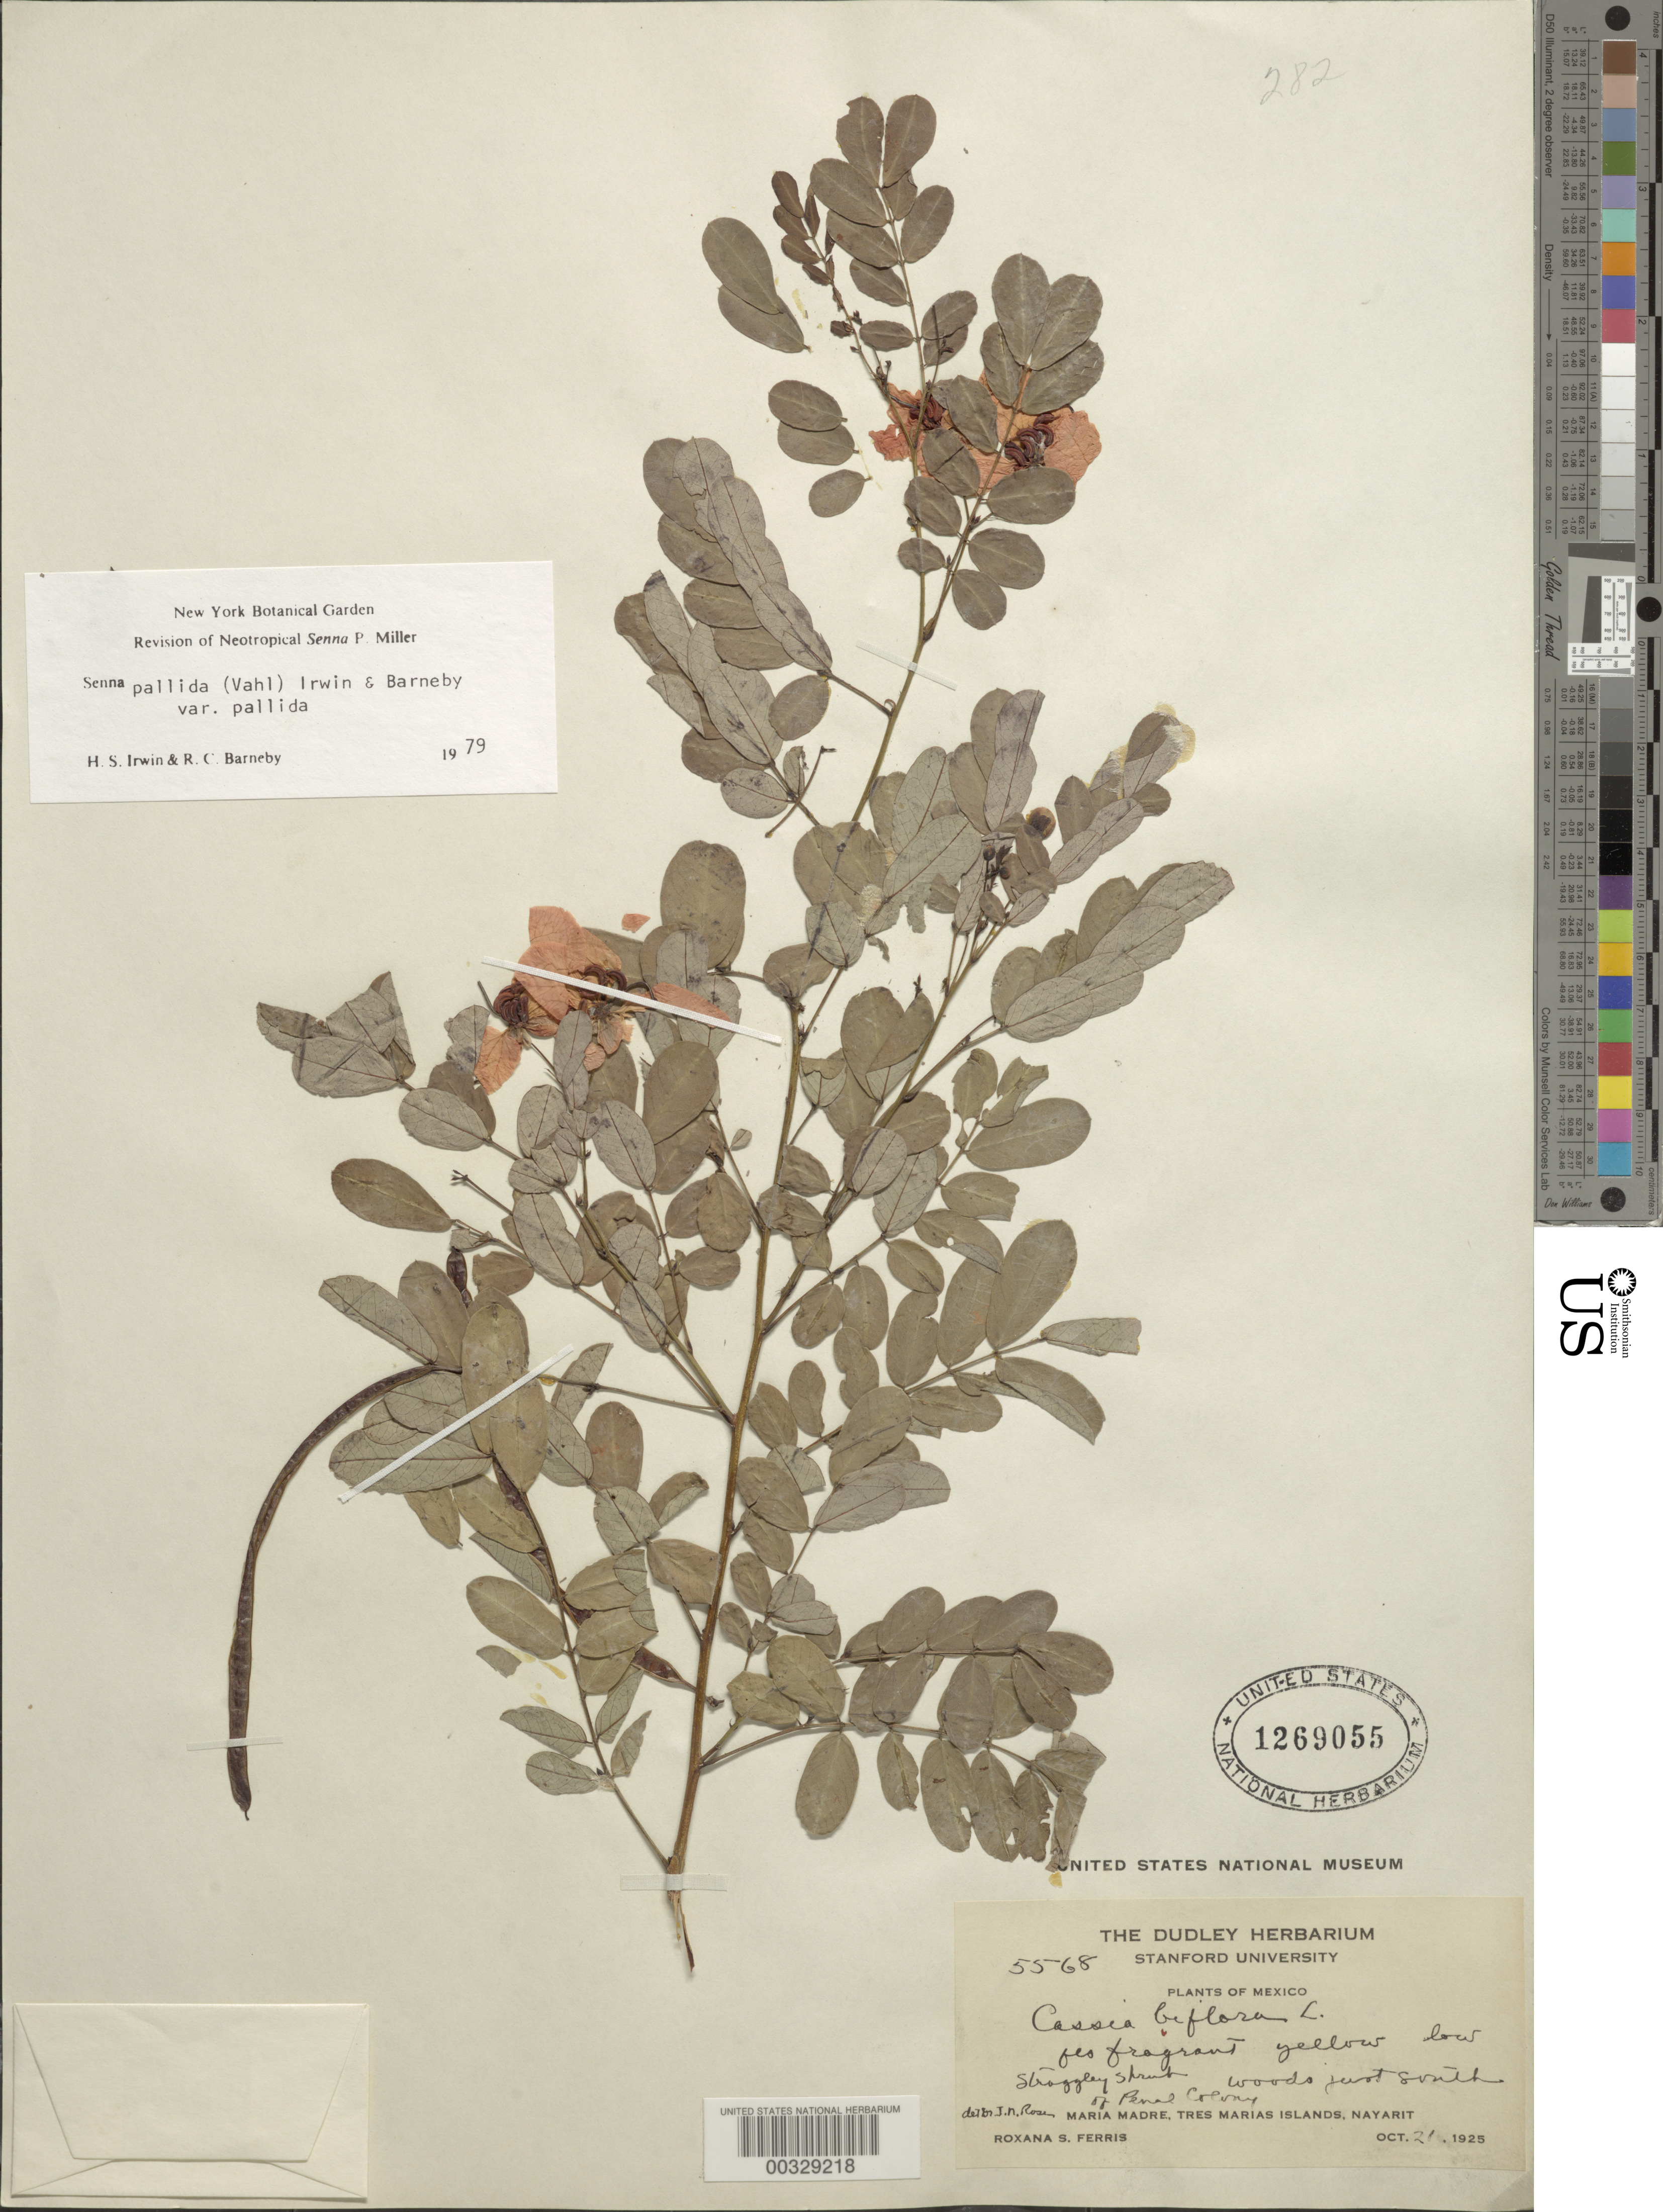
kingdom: Plantae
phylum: Tracheophyta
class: Magnoliopsida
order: Fabales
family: Fabaceae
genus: Senna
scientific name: Senna pallida var. pallida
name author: (Vahl) H.S. Irwin & Barneby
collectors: R. S. Ferris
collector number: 5668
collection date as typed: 21 Oct 1925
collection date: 1925-10-21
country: Mexico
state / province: Nayarit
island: Maria Madre Island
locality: Maria madre, tres marias islands; just S of penal colony [Tres Marias Is.]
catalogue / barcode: US 1269055